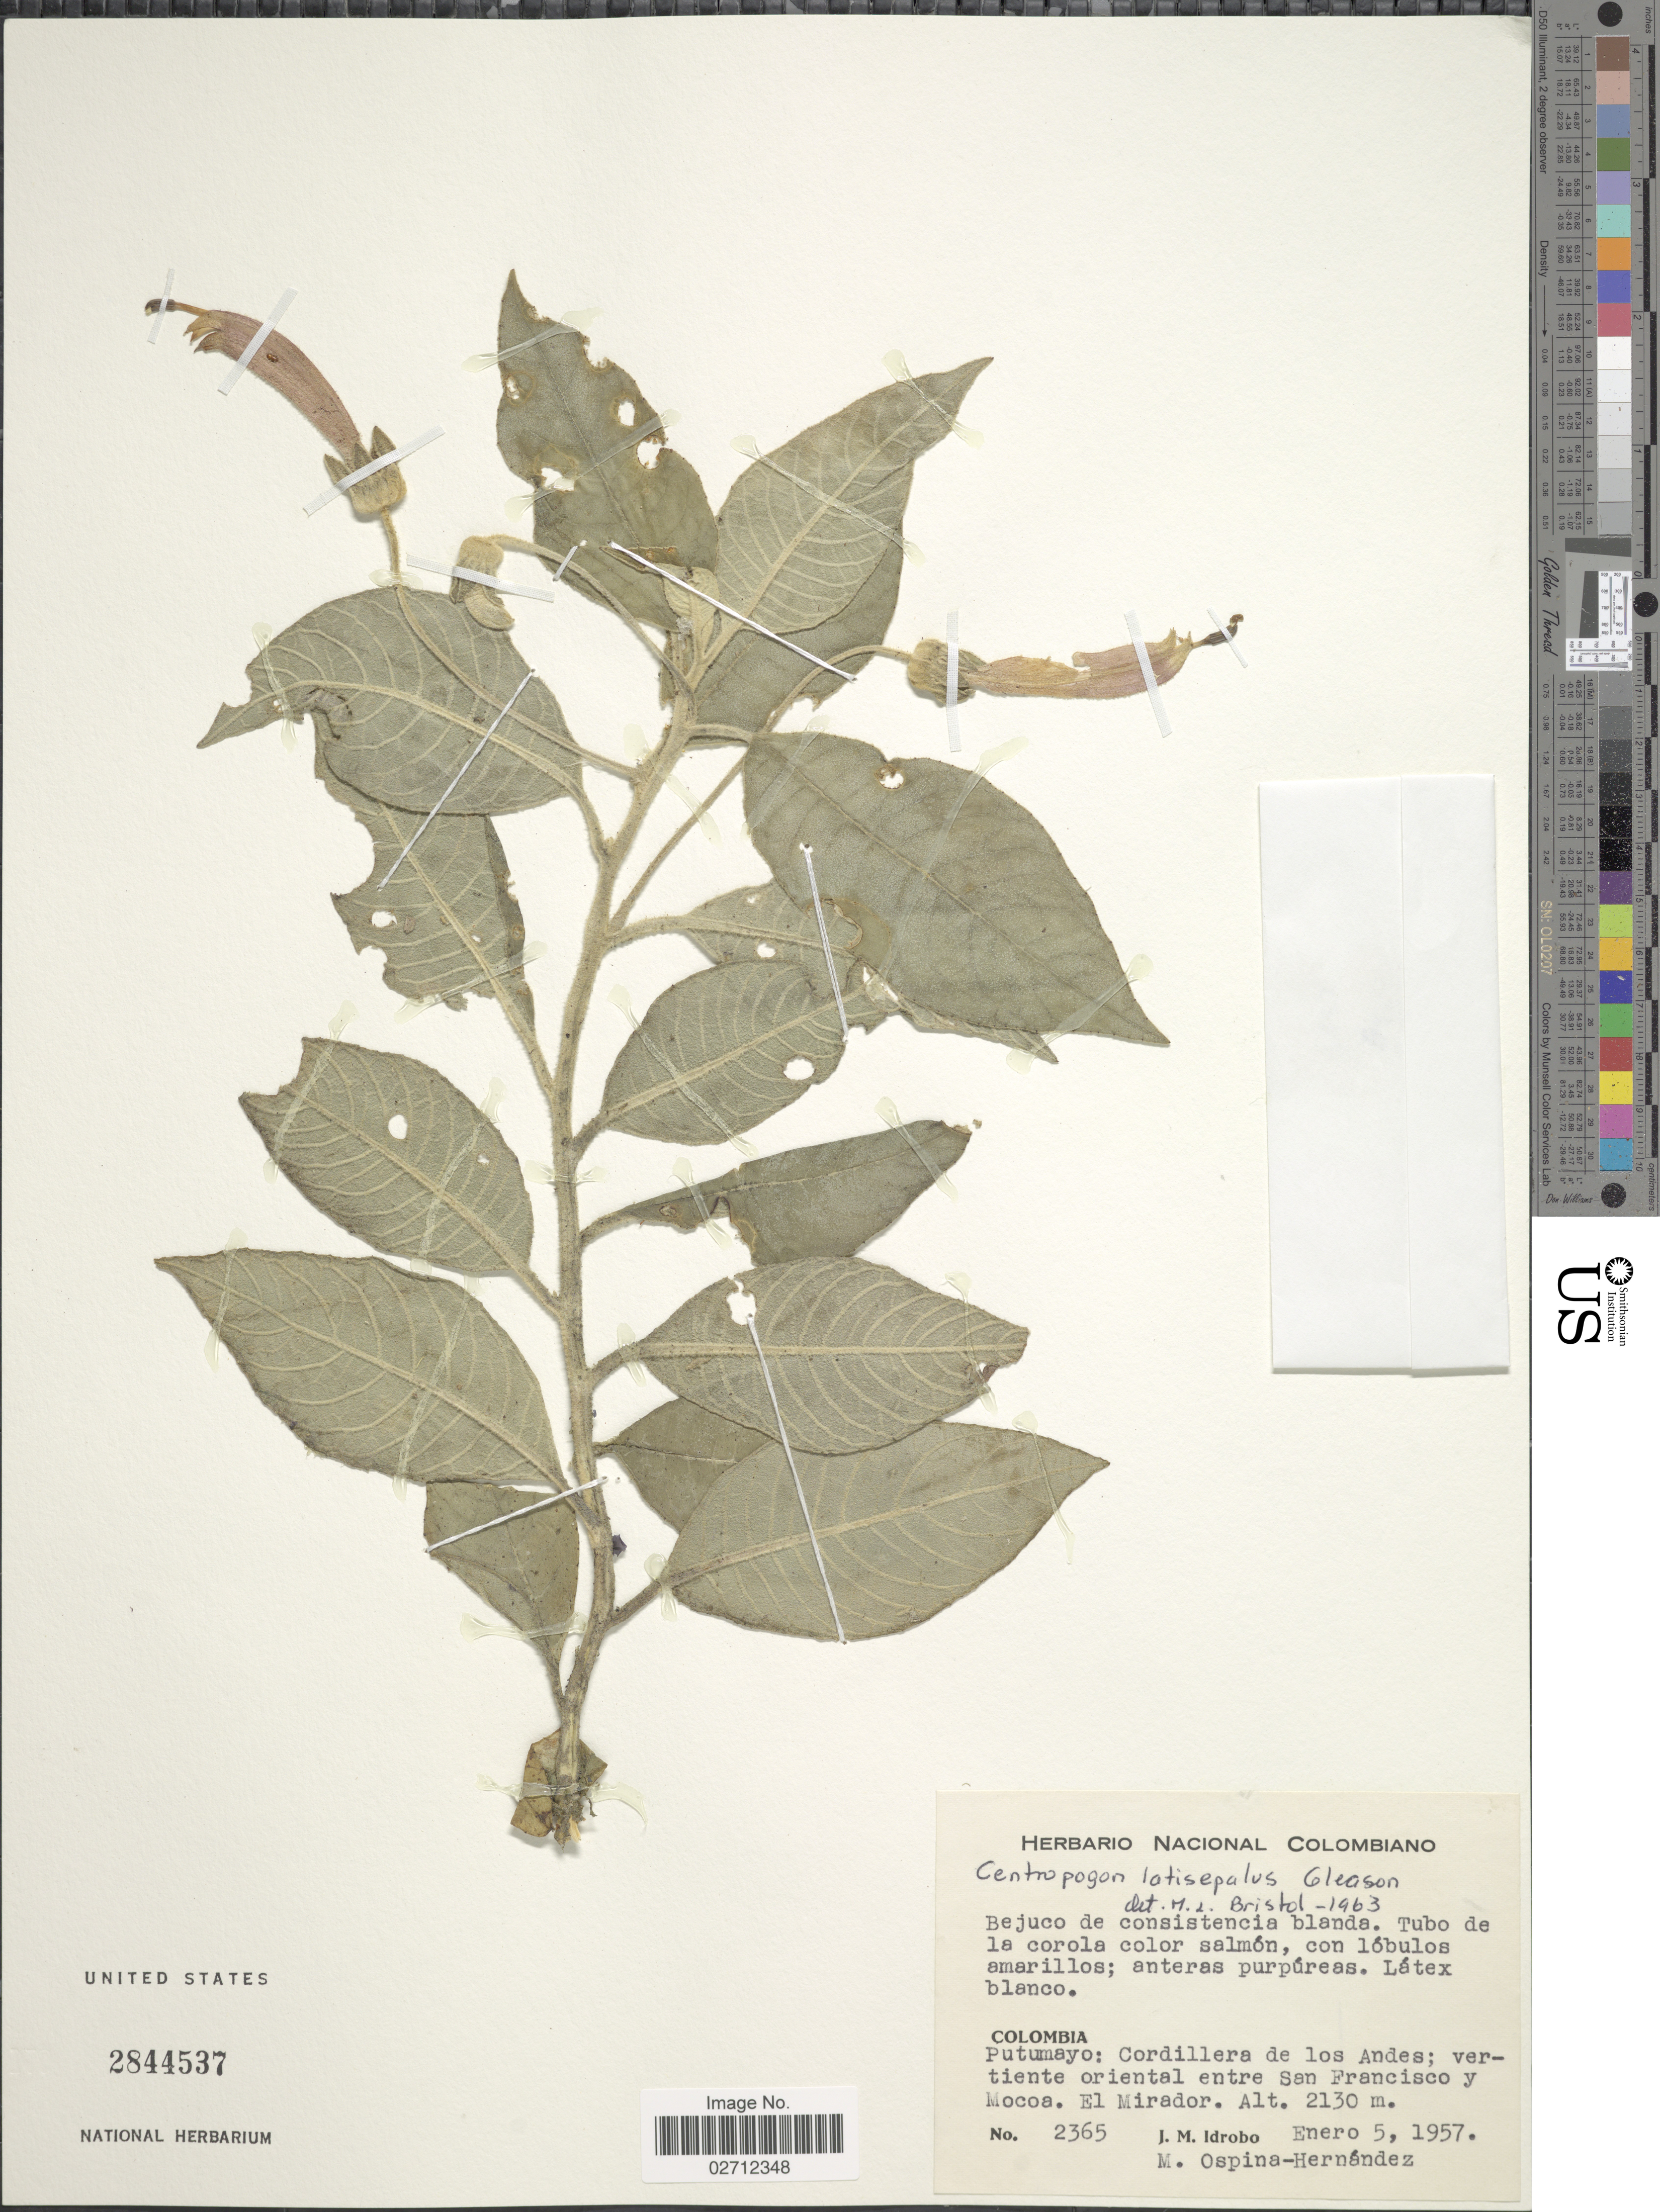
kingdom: Plantae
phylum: Tracheophyta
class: Magnoliopsida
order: Asterales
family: Campanulaceae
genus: Centropogon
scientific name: Centropogon latisepalus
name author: Gleason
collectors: J. M. Idrobo & M. Ospina Hernandez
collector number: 2365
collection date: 1957-01-05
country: Colombia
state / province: Putumayo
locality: Cordillera de los Andes; vertiente oriental San Francisco y Mocoa. El Mirador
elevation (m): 2130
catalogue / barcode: US 2844537